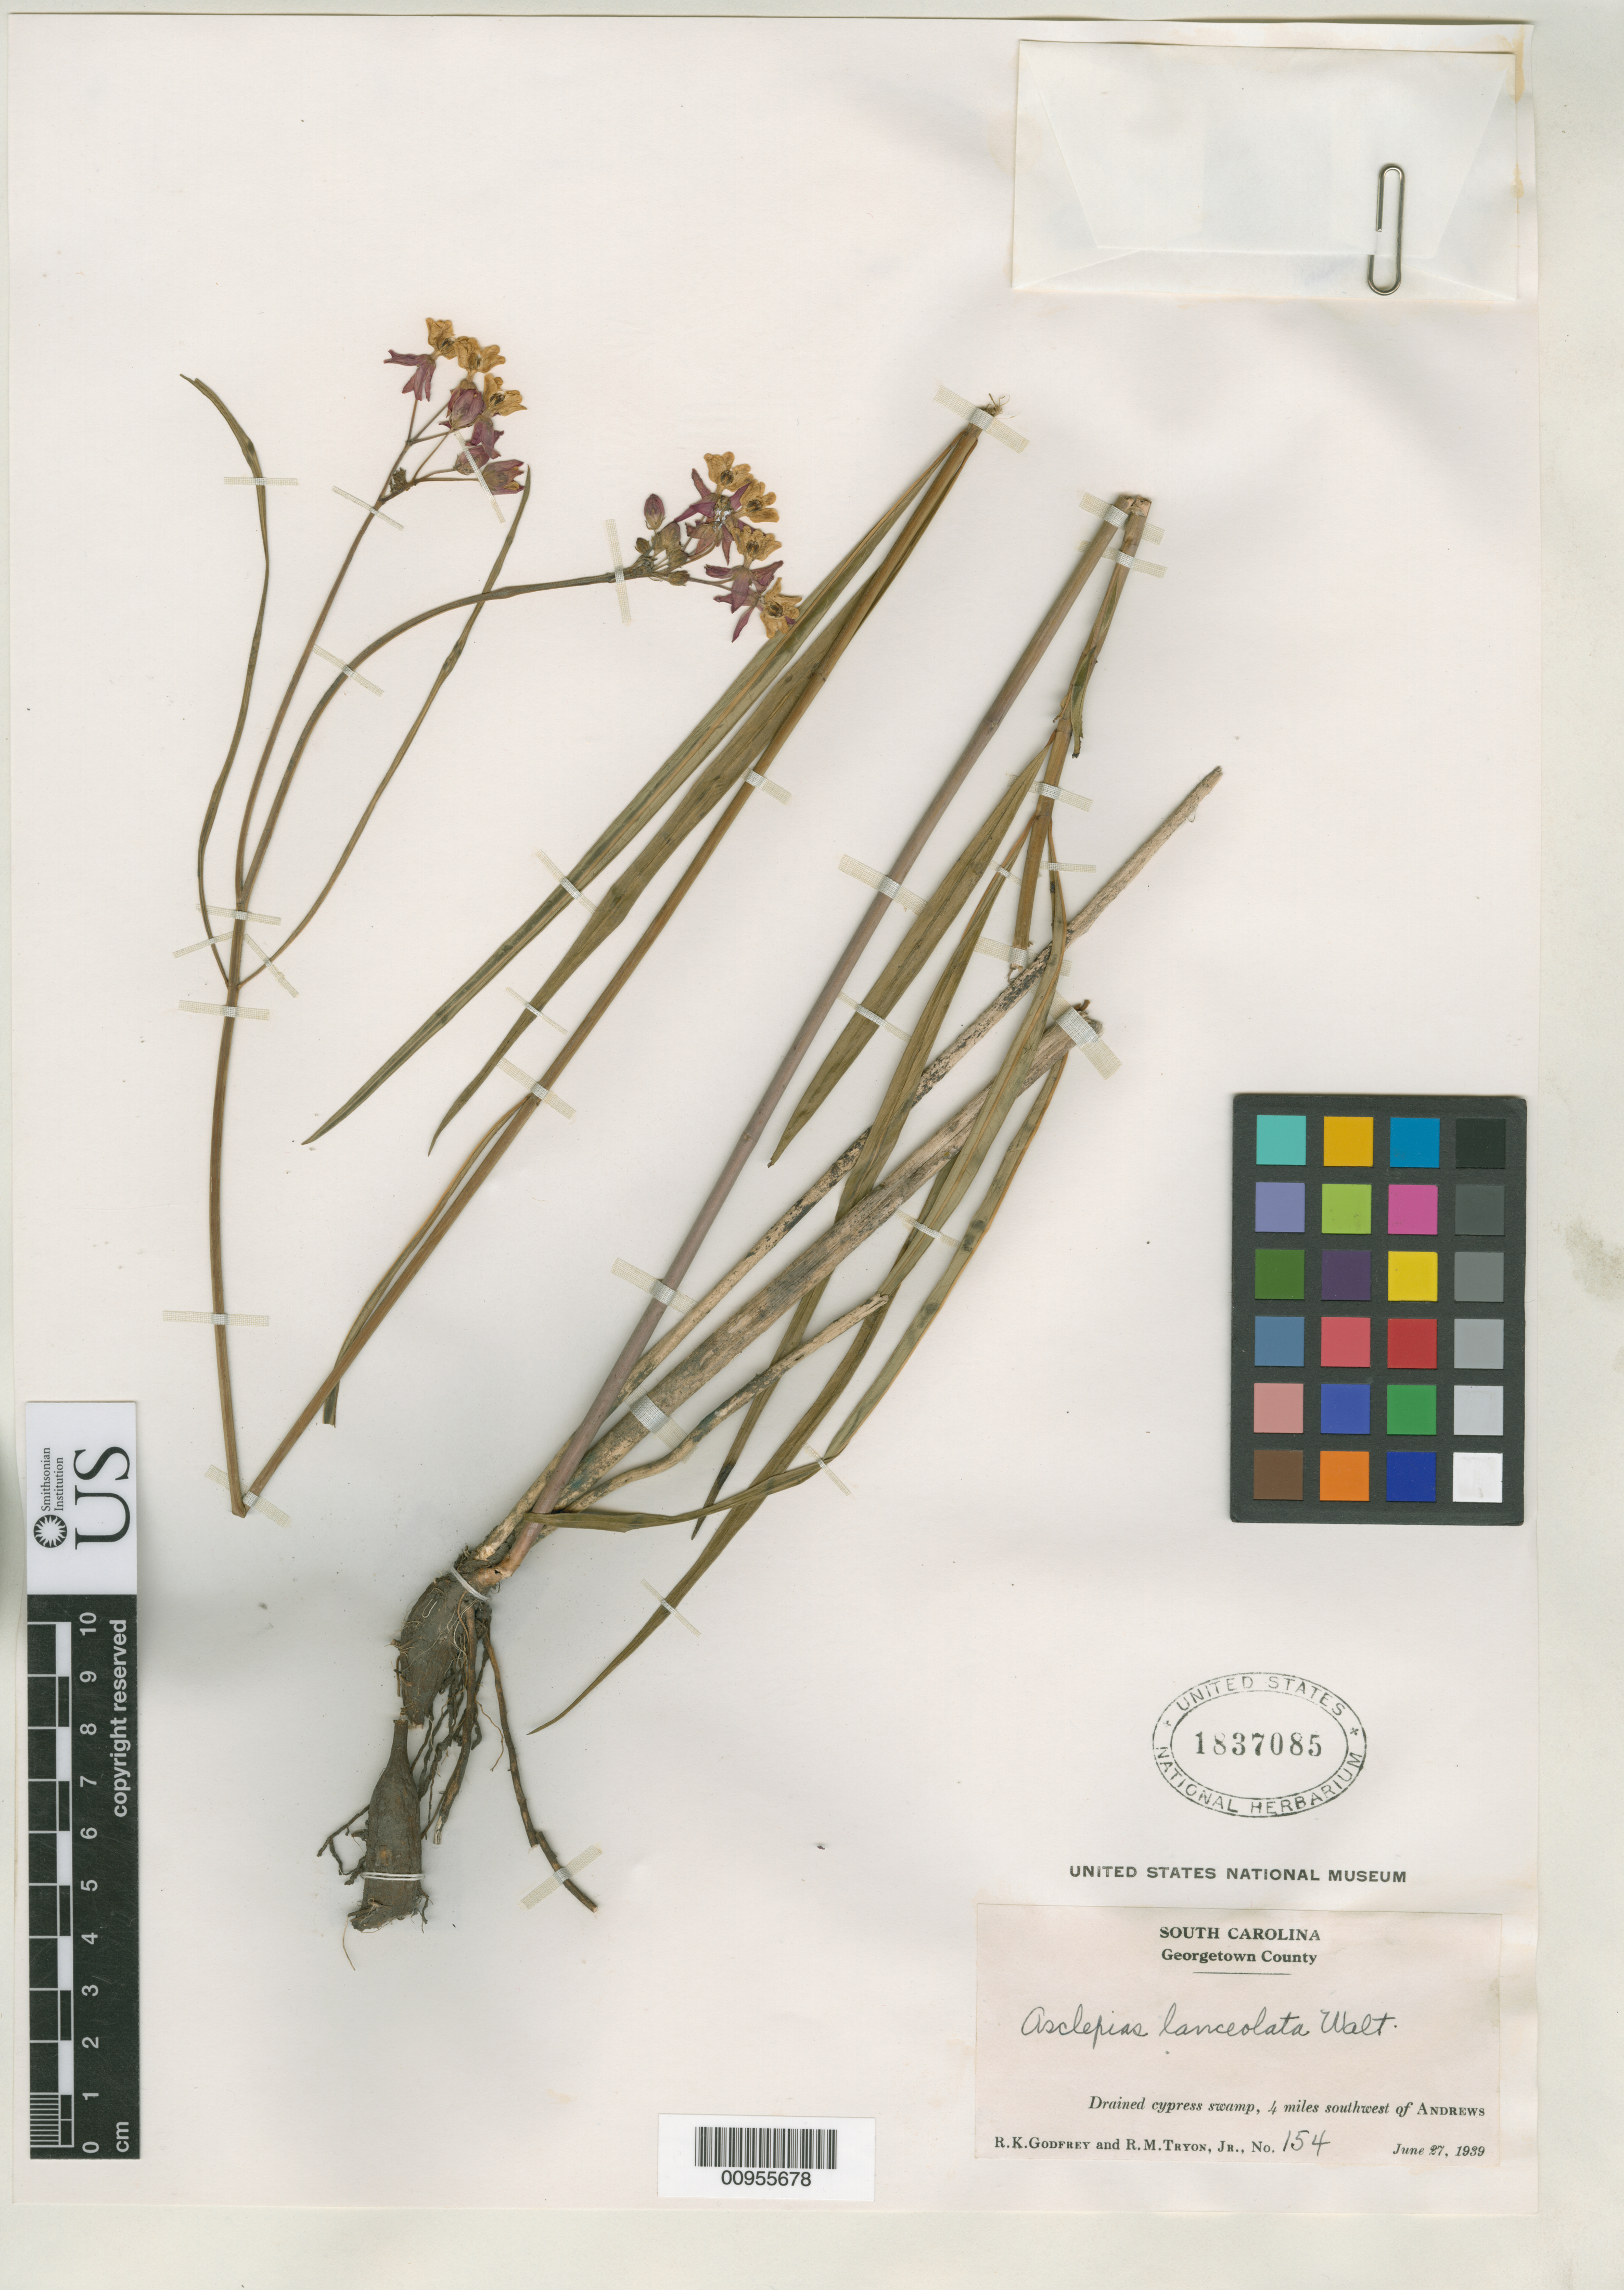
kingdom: Plantae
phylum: Tracheophyta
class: Magnoliopsida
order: Gentianales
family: Apocynaceae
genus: Asclepias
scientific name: Asclepias lanceolata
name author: Walter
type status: Isoneotype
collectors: R. K. Godfrey & R. M. Tryon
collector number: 154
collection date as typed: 27 Jun 1939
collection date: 1939-06-27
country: United States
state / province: South Carolina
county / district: Georgetown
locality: Drained cypress swamp, 4 miles southwest of Andrews.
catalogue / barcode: US 1837085